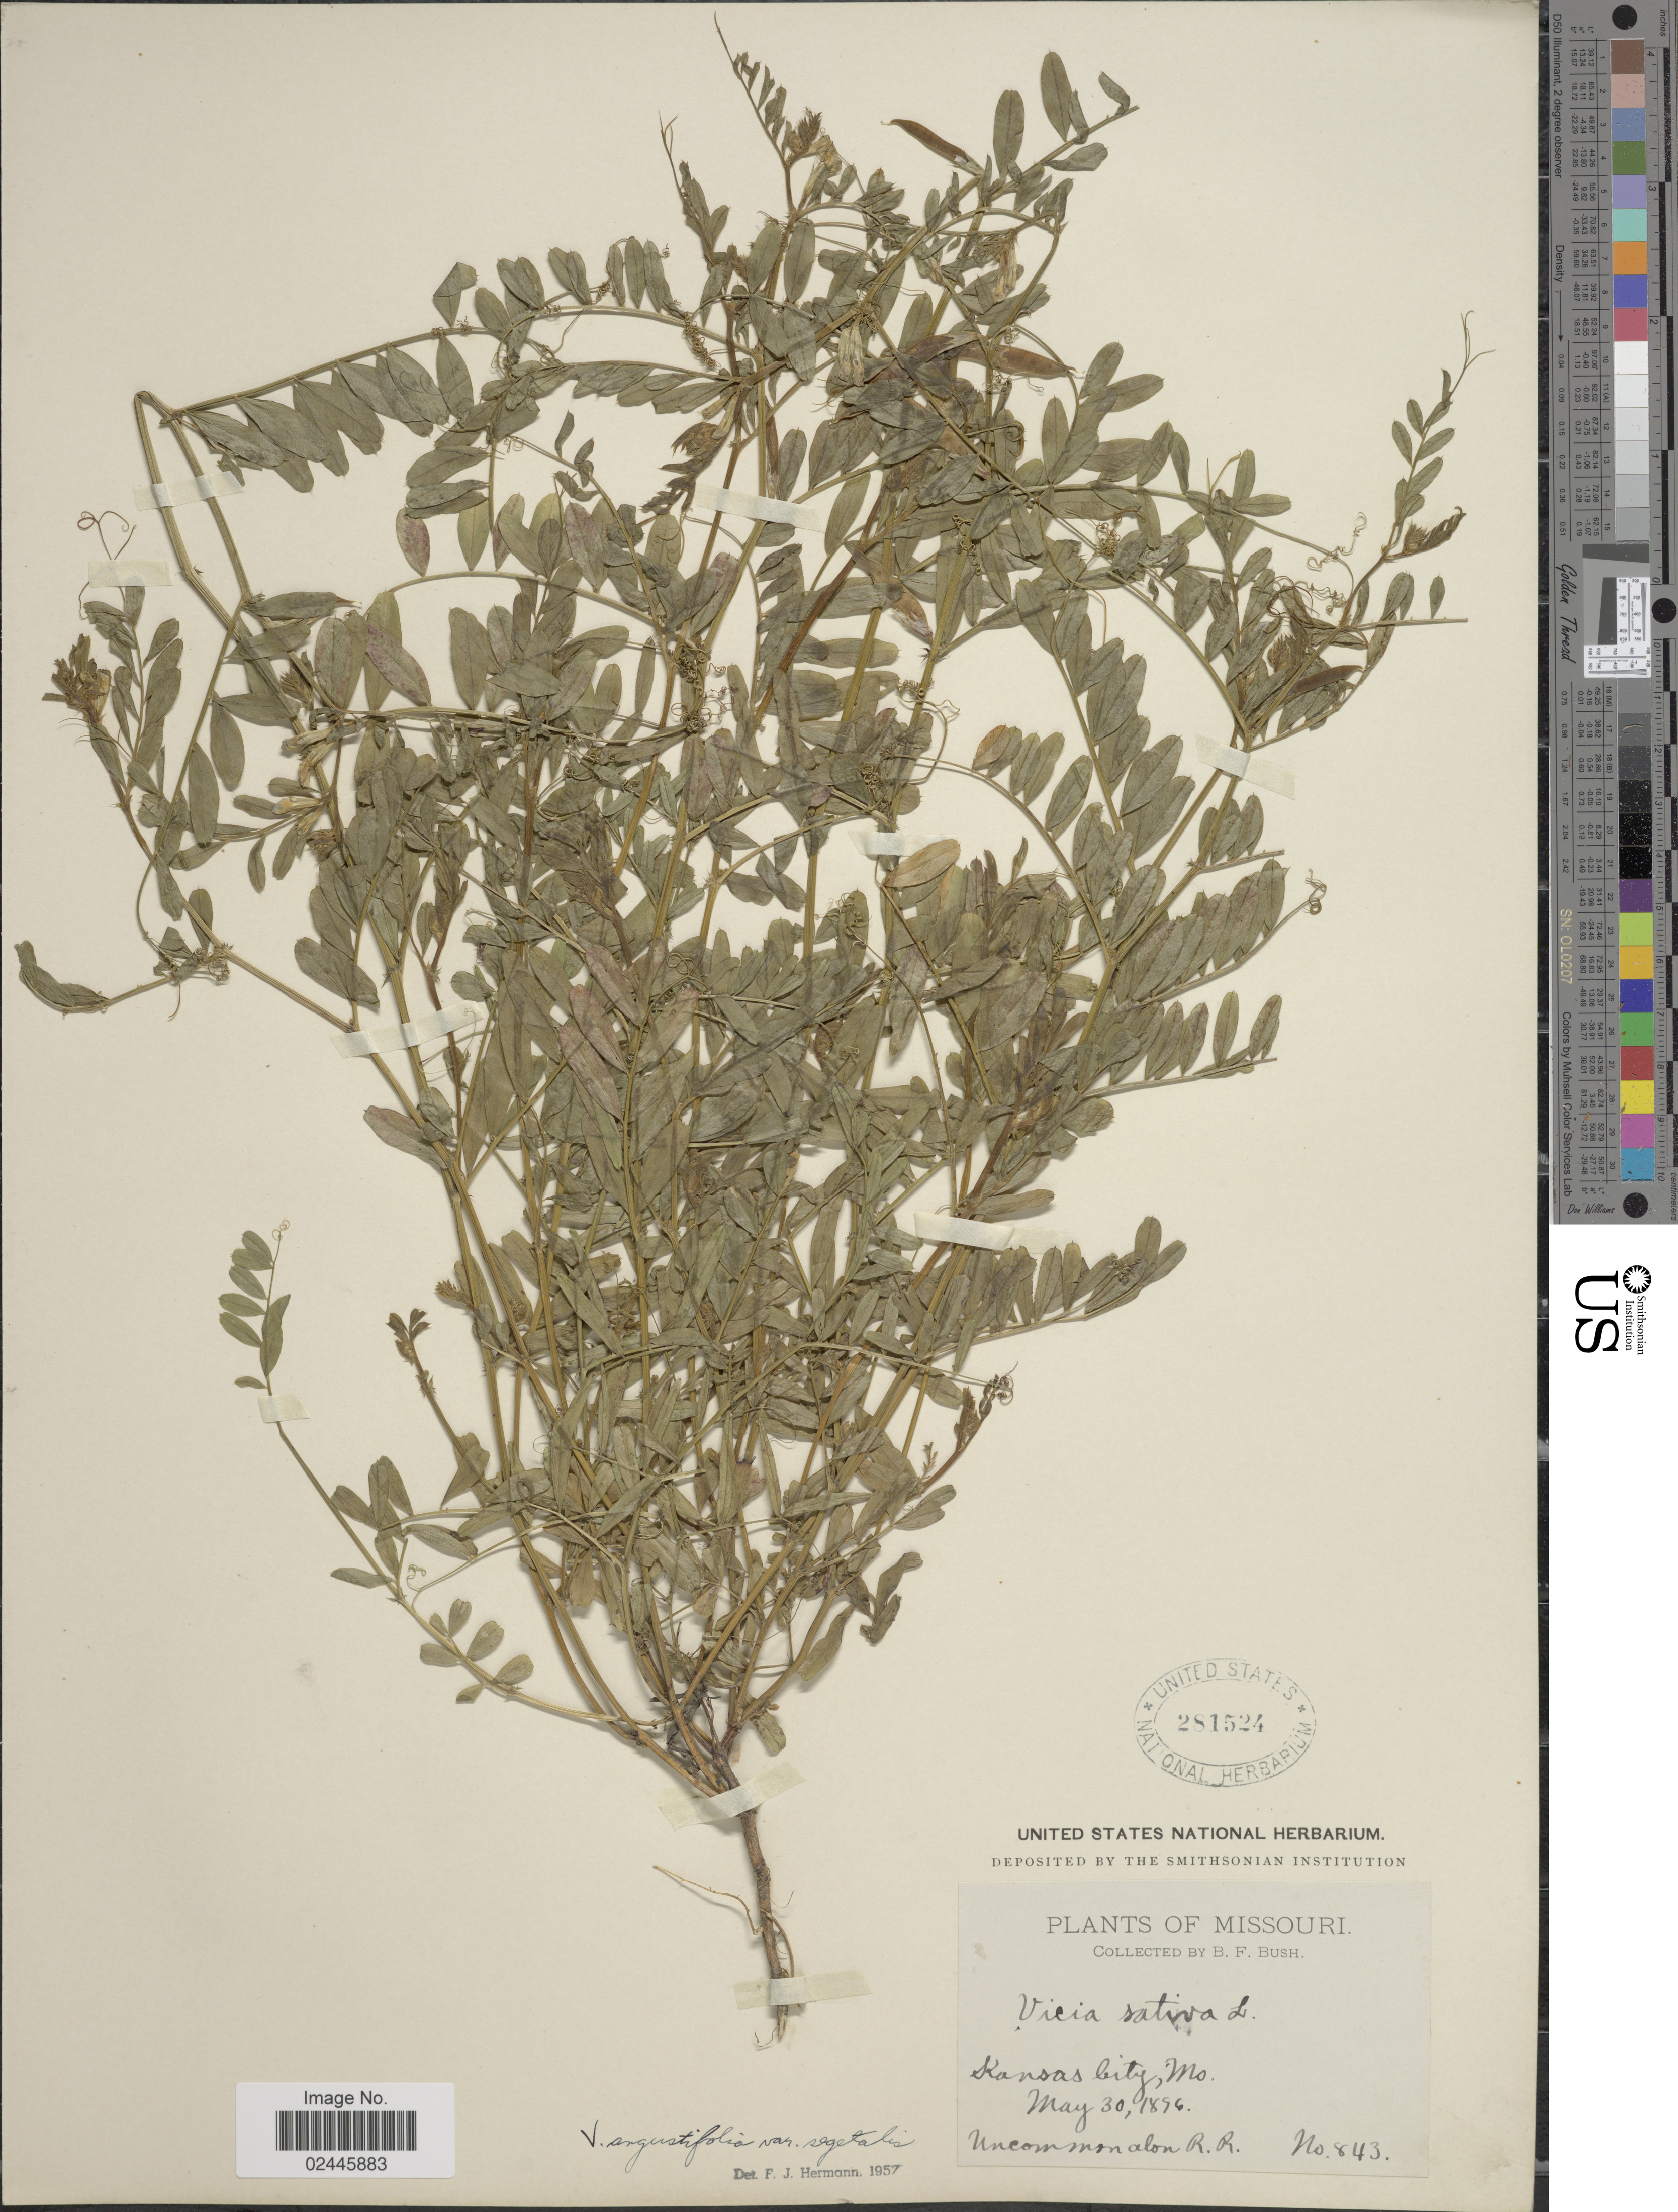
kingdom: Plantae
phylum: Tracheophyta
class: Magnoliopsida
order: Fabales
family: Fabaceae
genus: Vicia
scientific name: Vicia angustifolia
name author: L.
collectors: B. F. Bush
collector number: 843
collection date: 1896-05-30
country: United States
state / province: Missouri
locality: Kansas City, Mo.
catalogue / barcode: US 281524